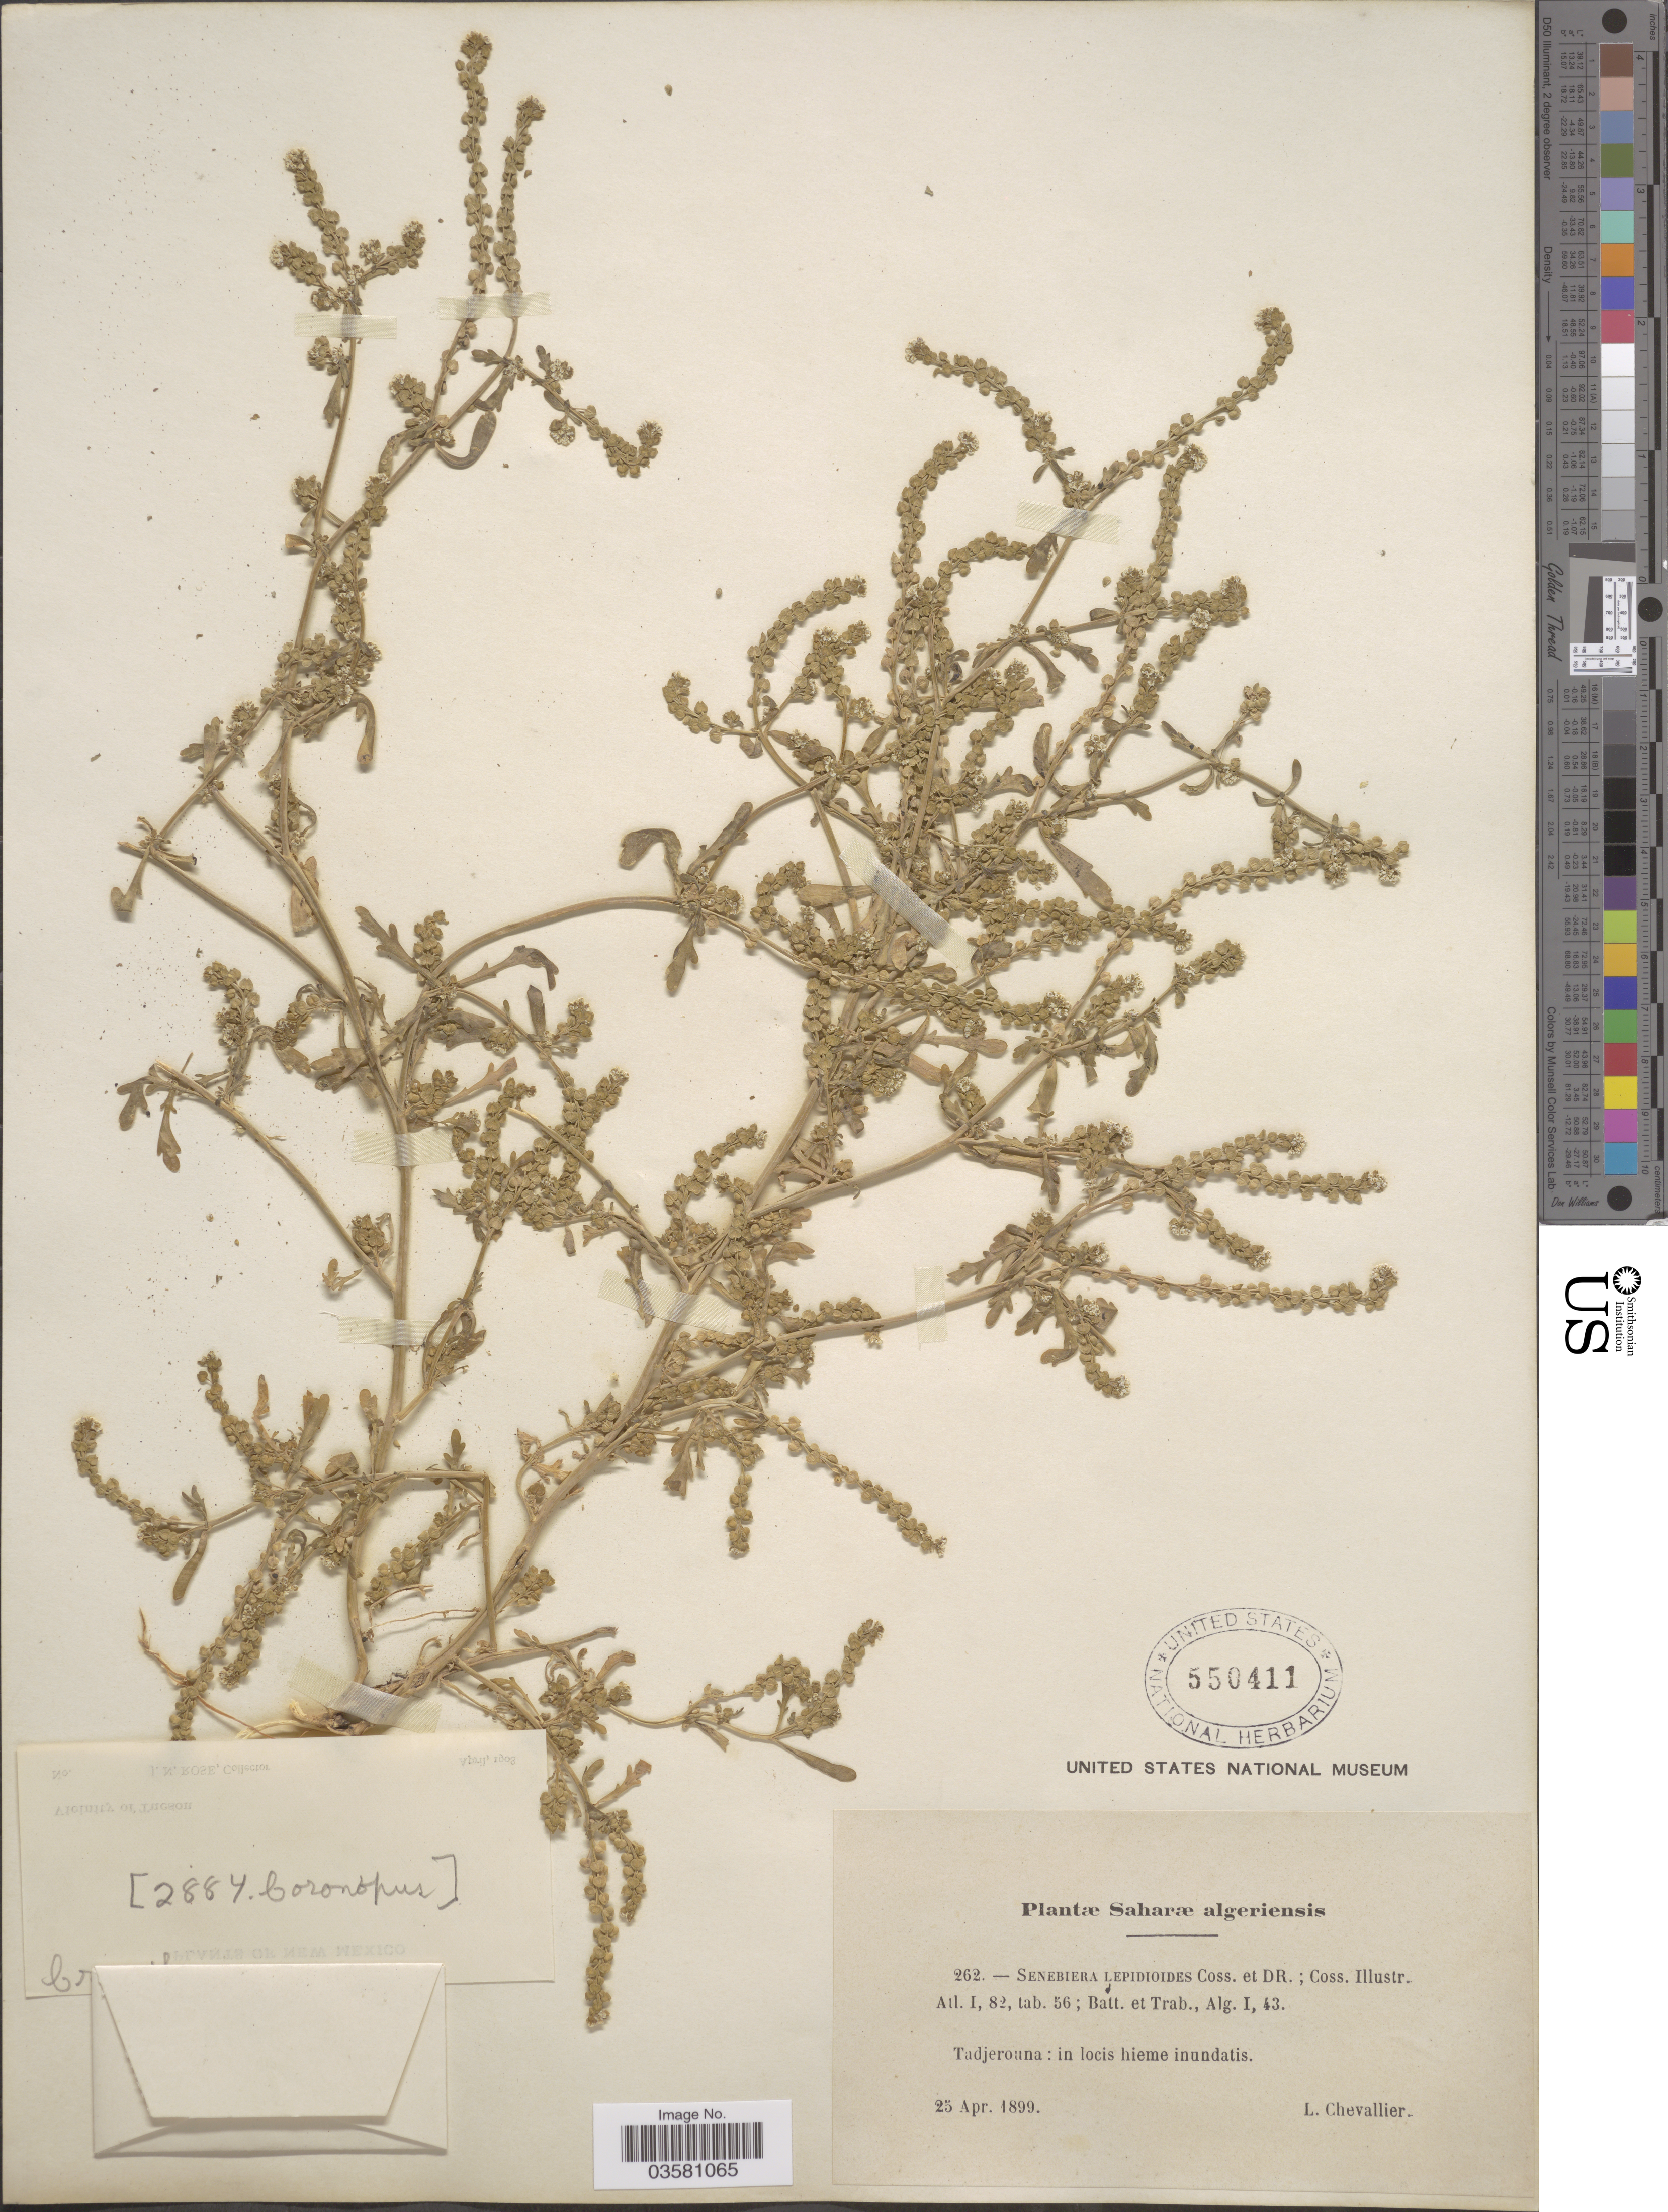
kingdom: Plantae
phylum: Tracheophyta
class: Magnoliopsida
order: Brassicales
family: Brassicaceae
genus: Lepidium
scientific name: Lepidium lepidioides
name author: (Coss. & Durieu) Al-Shehbaz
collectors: L. Chevallier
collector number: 262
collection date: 1899-04-25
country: Algeria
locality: Saharæ algeriensis. Tadjeroana: in locis hieme inundatis.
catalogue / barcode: US 550411